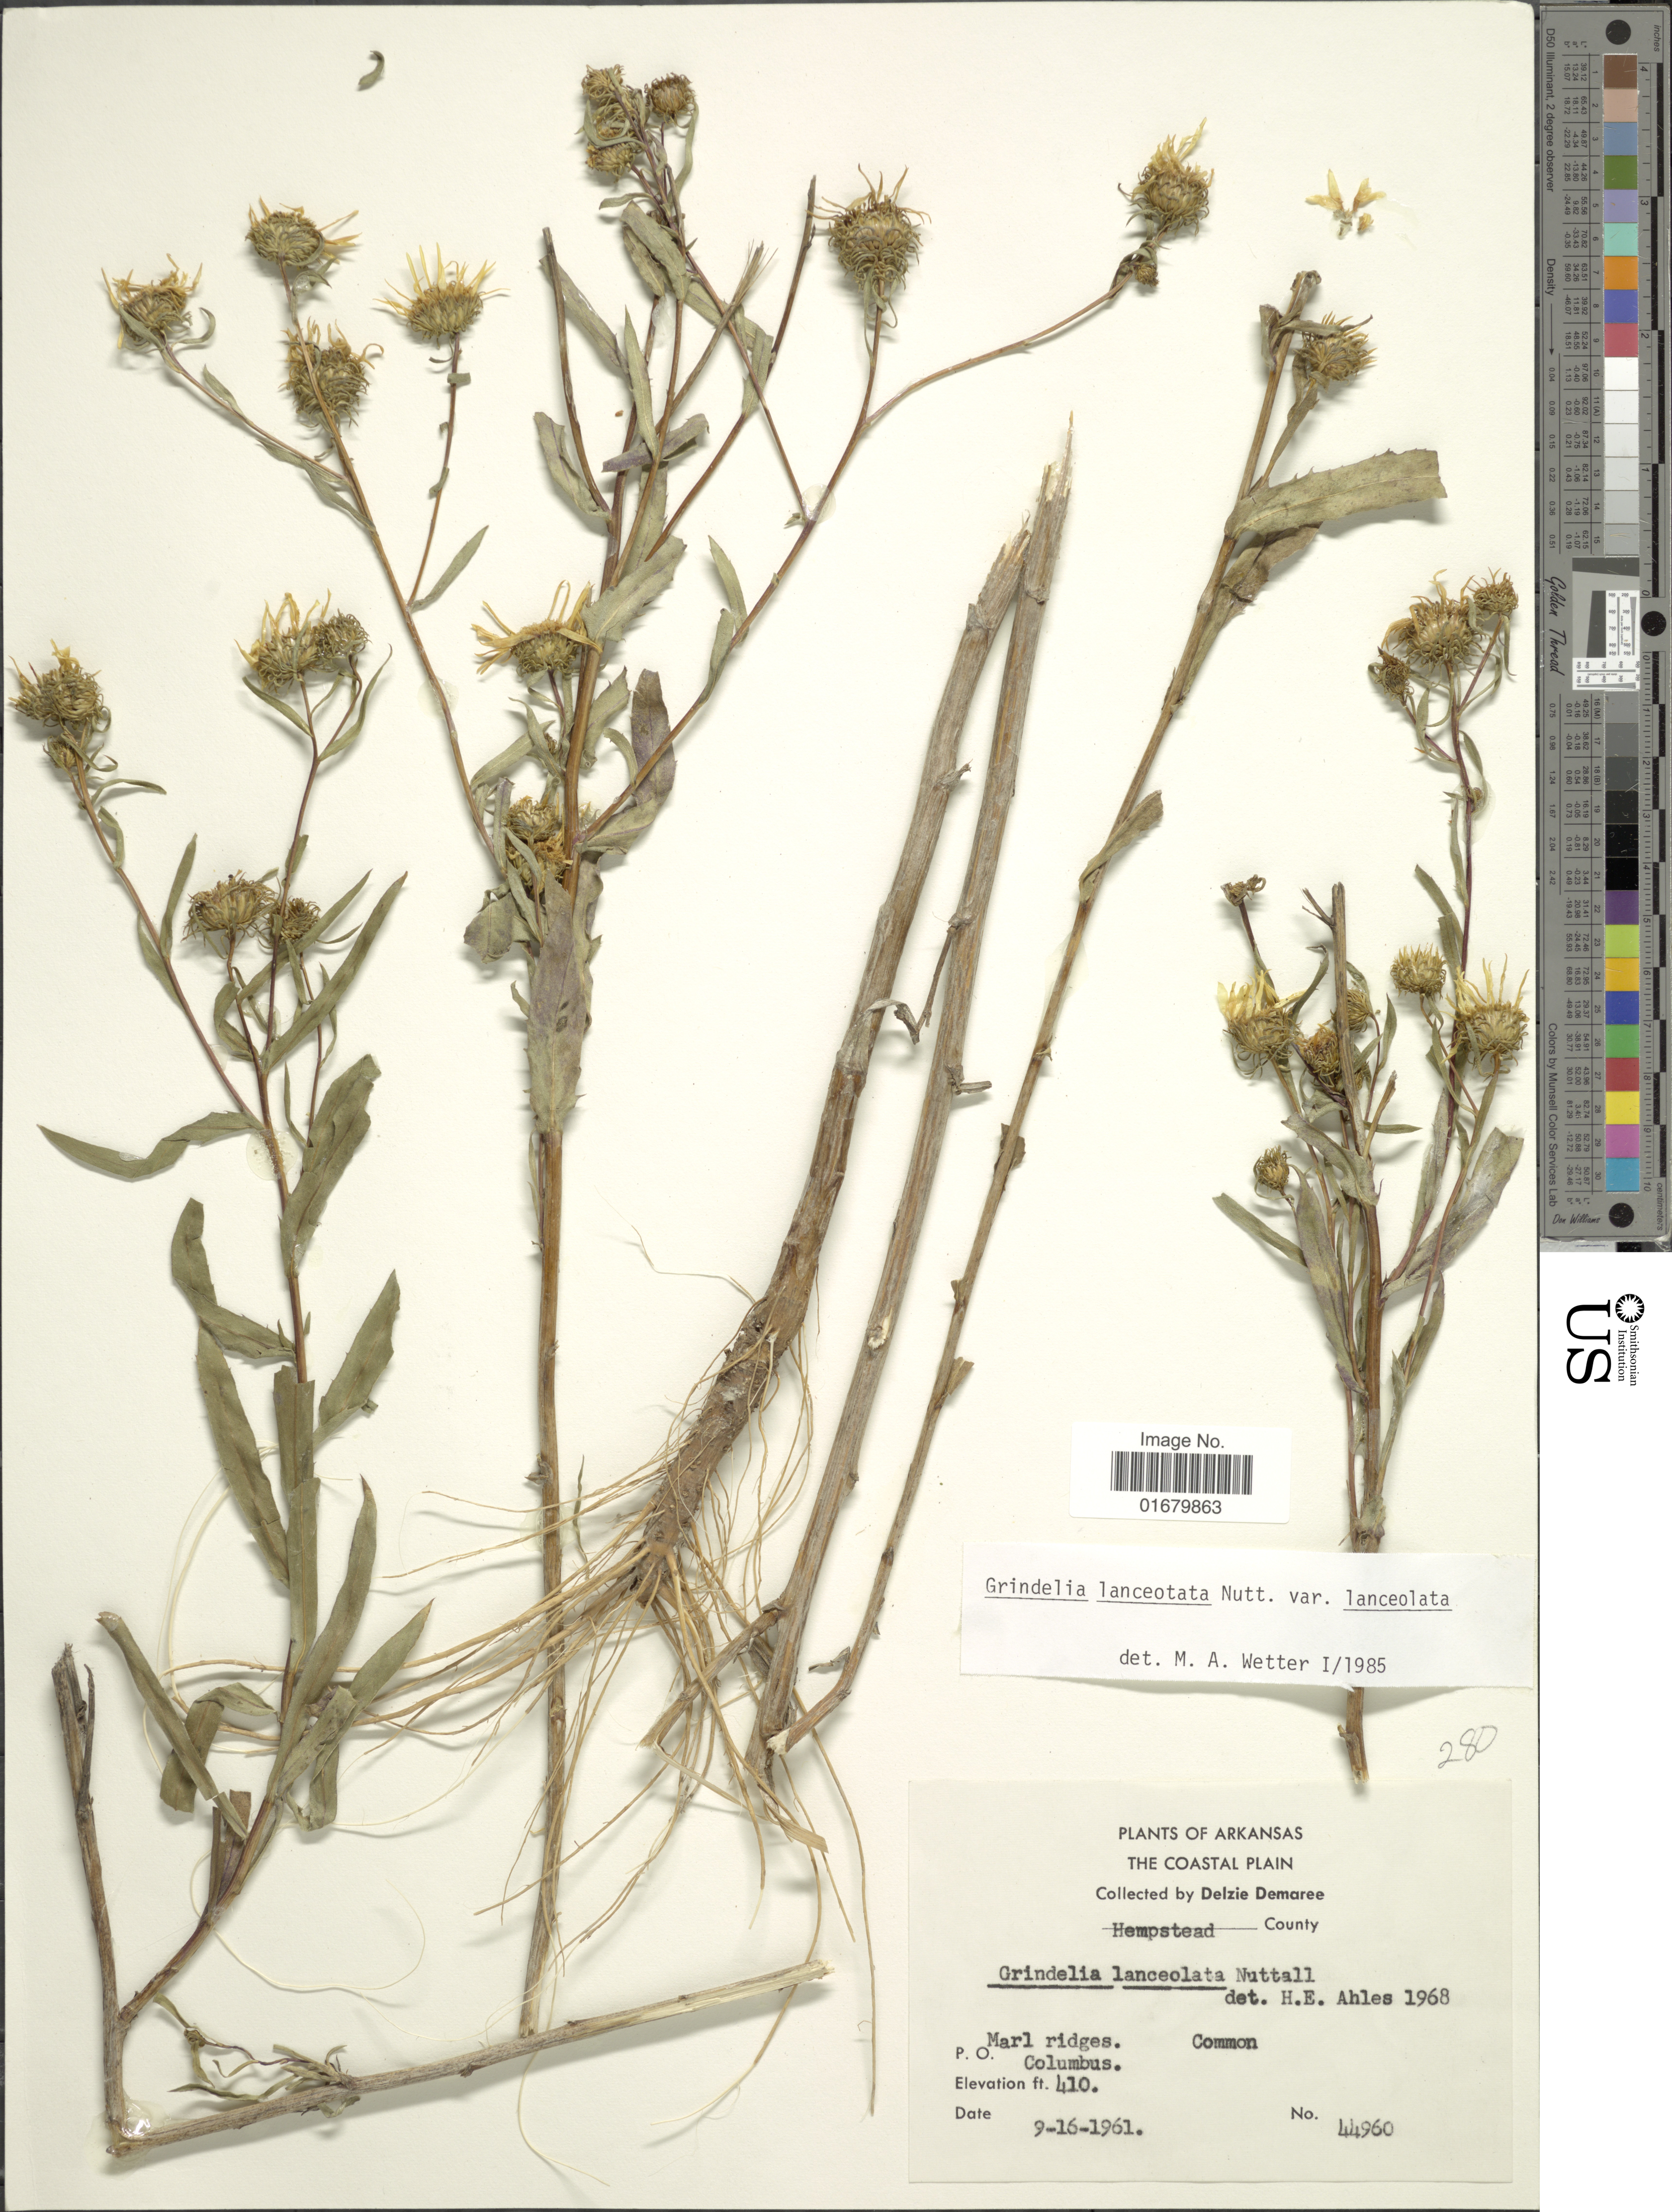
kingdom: Plantae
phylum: Tracheophyta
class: Magnoliopsida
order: Asterales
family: Asteraceae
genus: Grindelia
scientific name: Grindelia lanceolata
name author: Nutt.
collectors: D. Demaree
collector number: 44960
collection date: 1961-09-16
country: United States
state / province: Arkansas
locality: The Coastal Plain, Marl rdiges, P.O. Columbus. Hempstead County.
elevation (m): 410